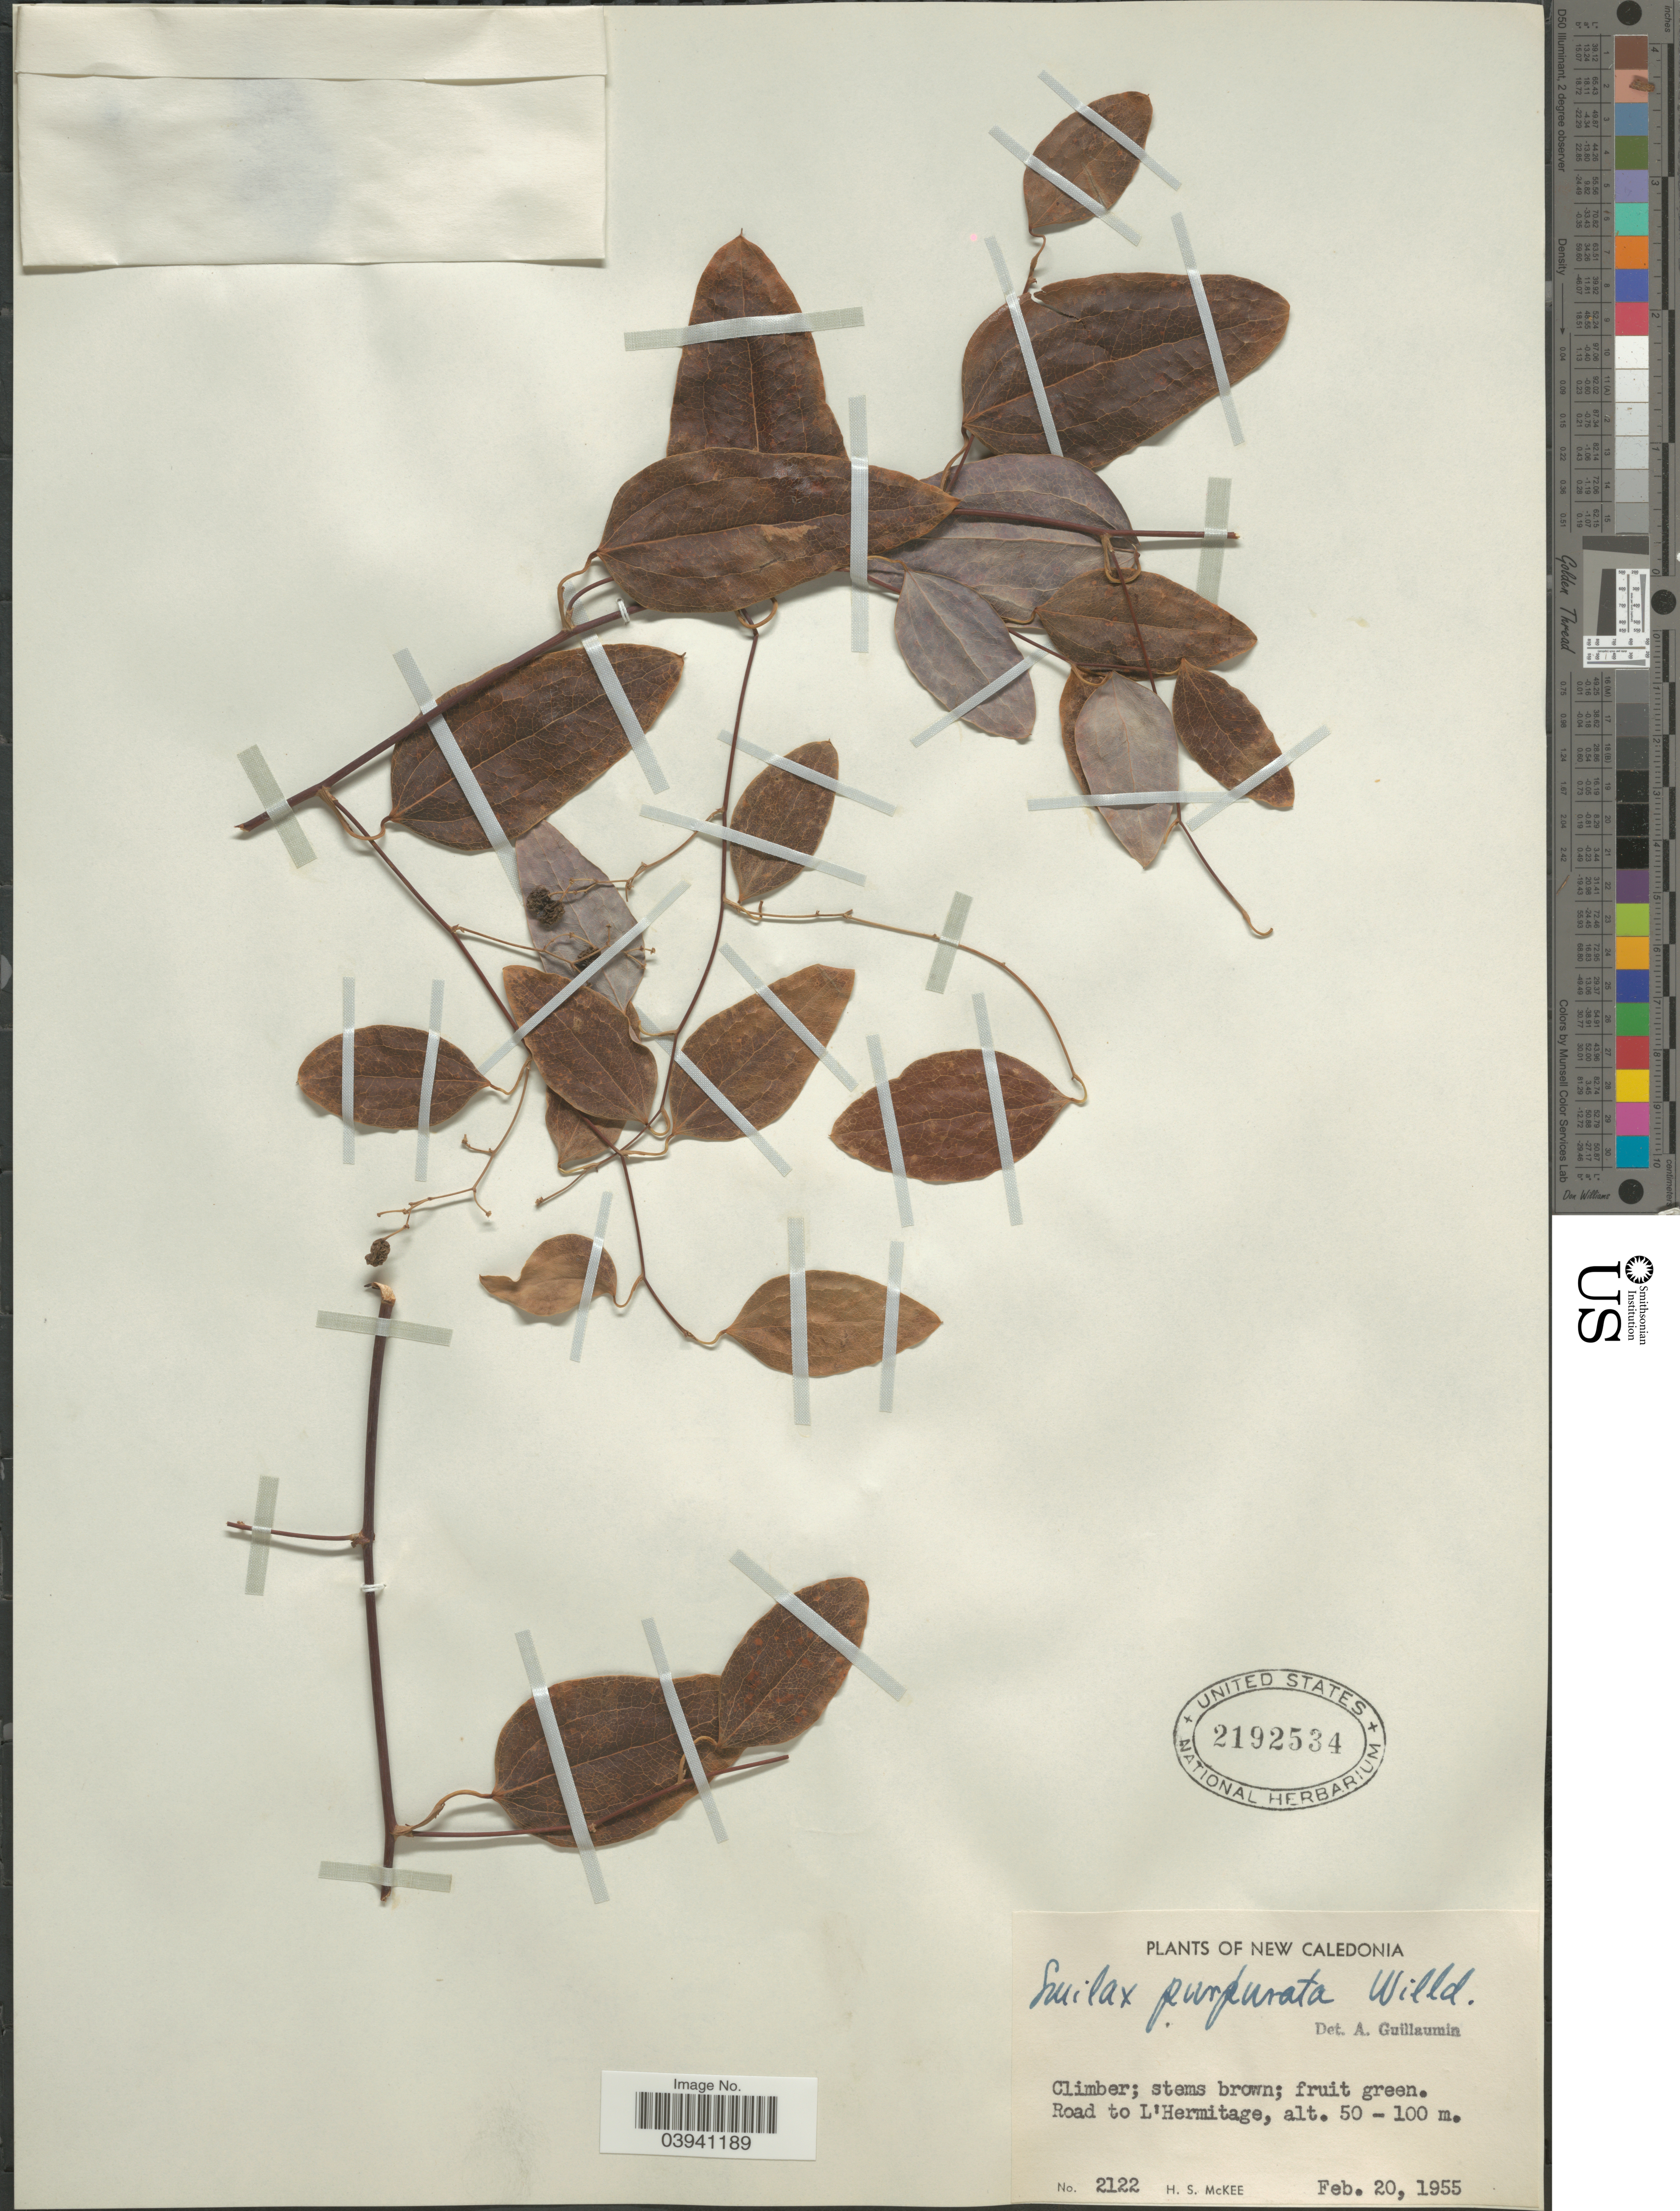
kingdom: Plantae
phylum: Tracheophyta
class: Liliopsida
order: Liliales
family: Smilacaceae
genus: Smilax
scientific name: Smilax purpurata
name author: G. Forst.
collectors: H. S. McKee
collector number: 2122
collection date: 1955-02-20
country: New Caledonia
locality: Road to L'Hermitage.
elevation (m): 50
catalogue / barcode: US 2192534